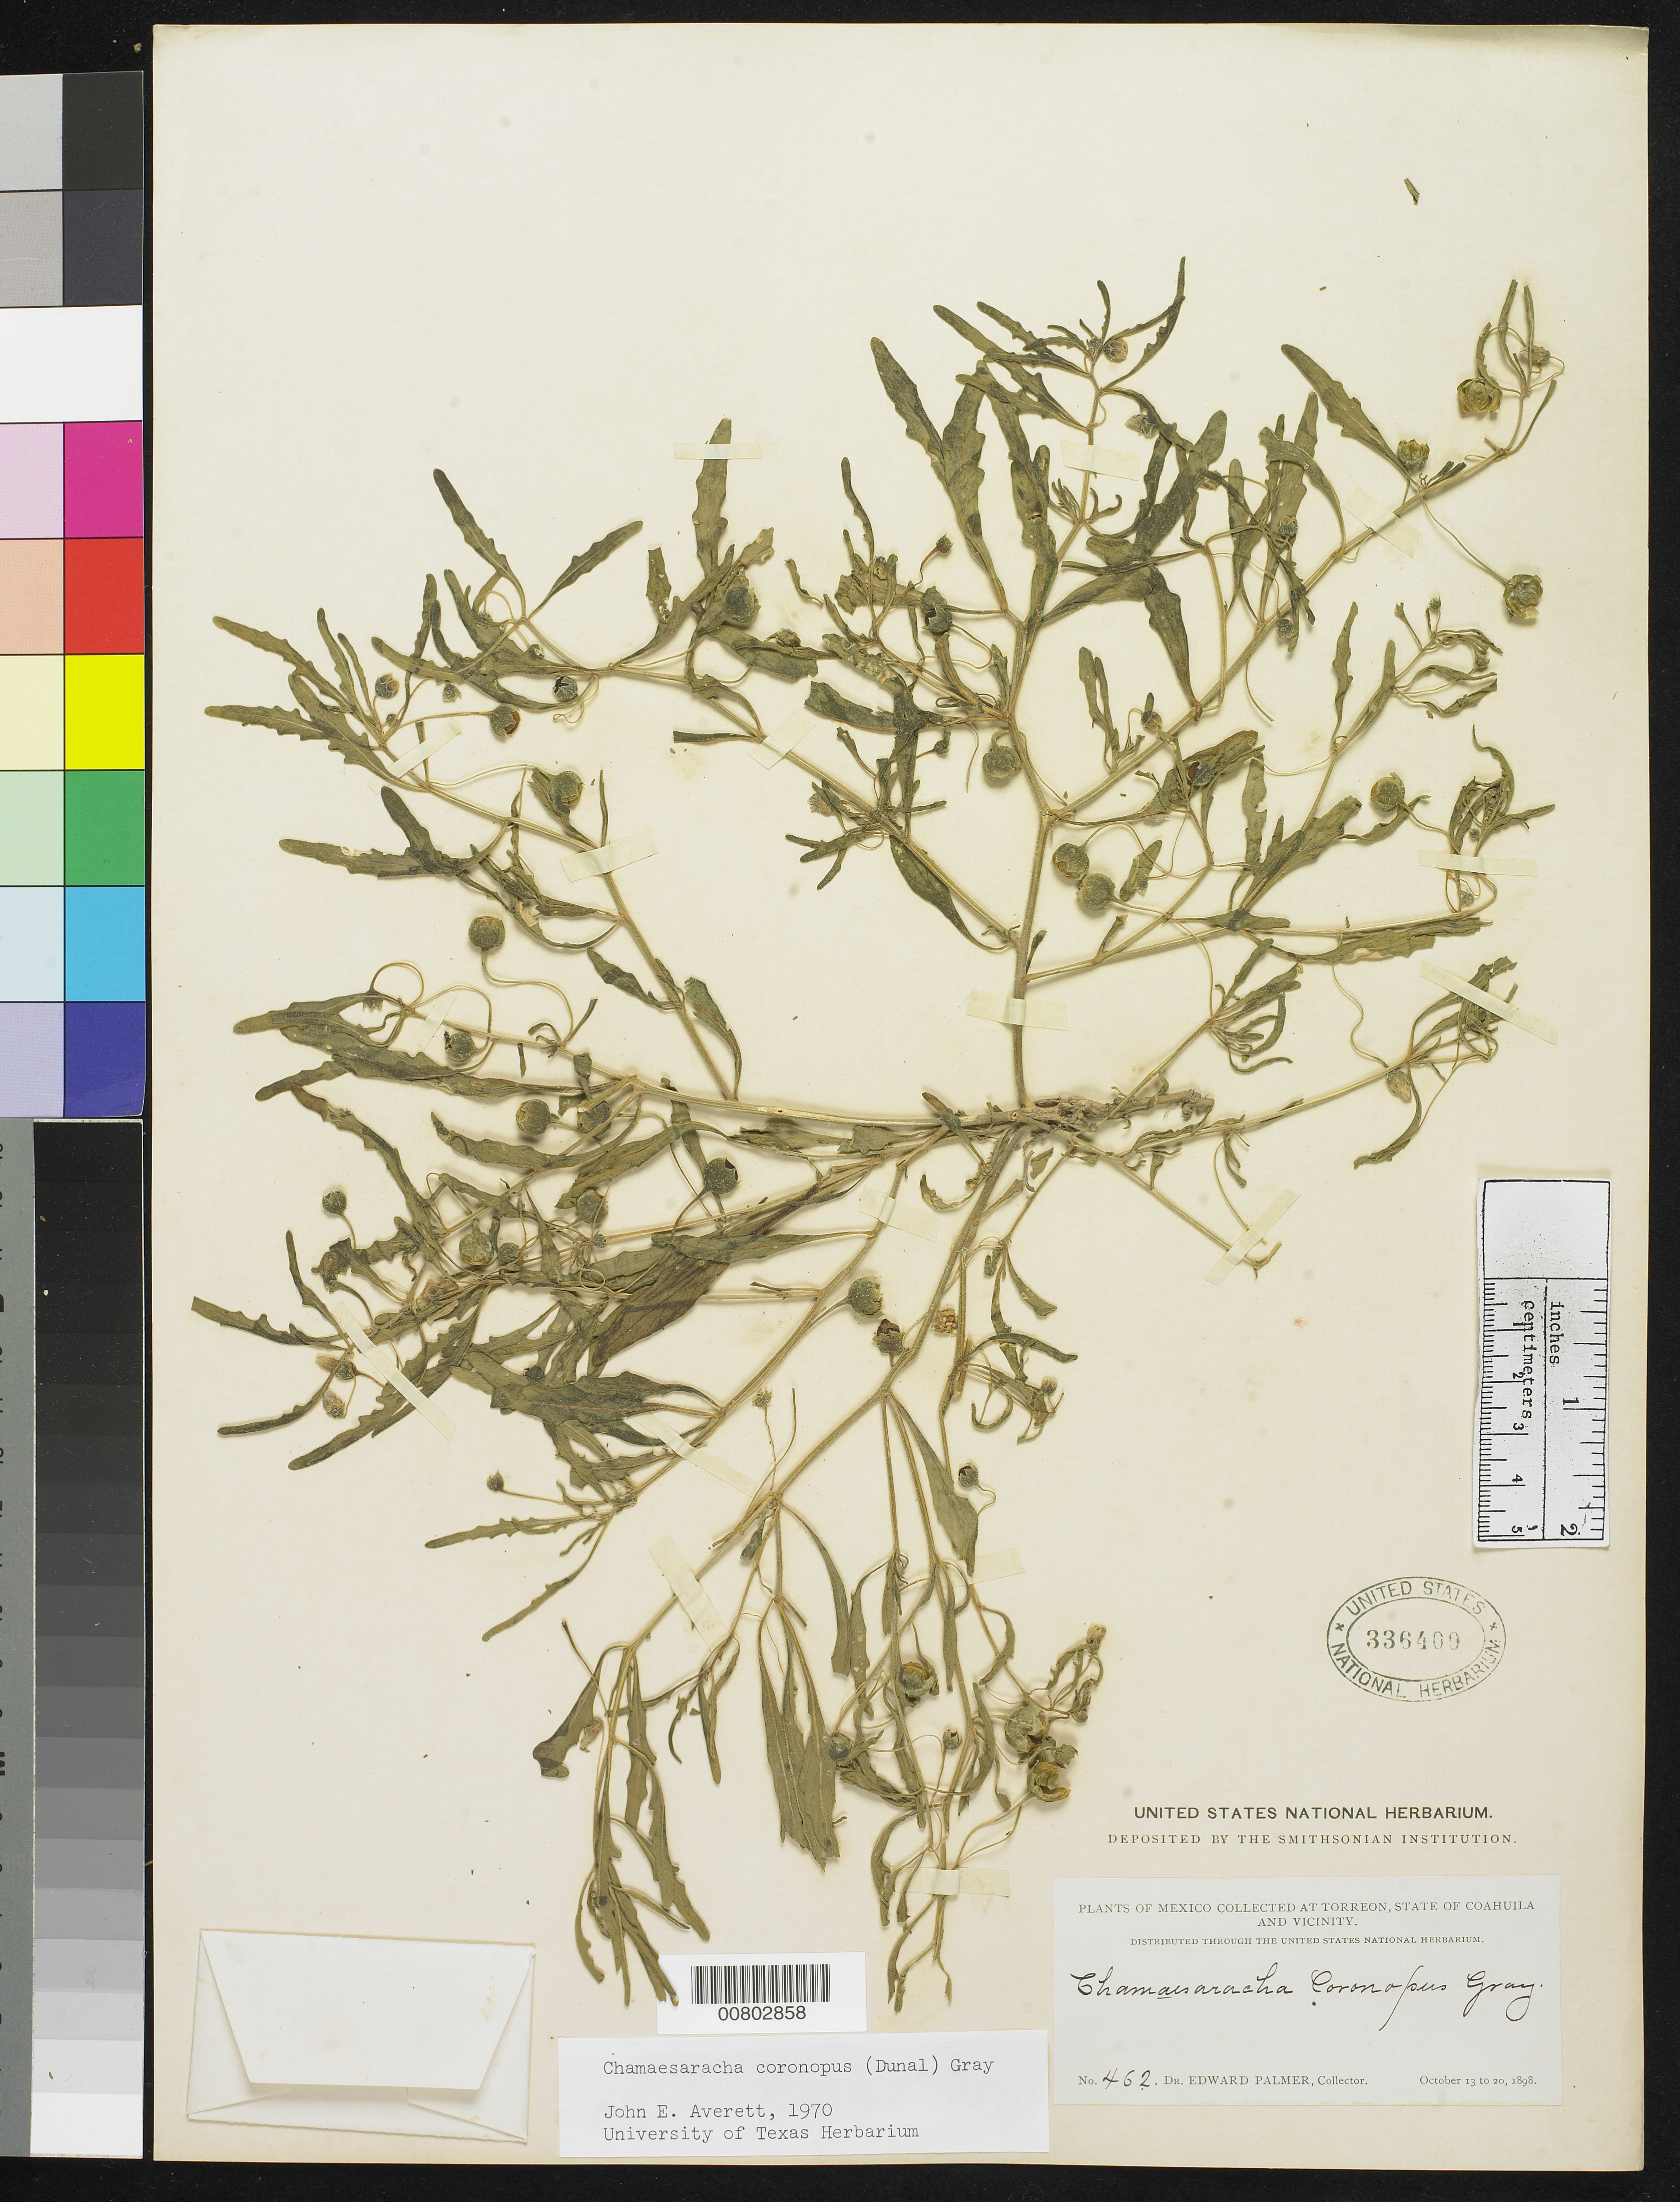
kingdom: Plantae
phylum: Tracheophyta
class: Magnoliopsida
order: Solanales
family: Solanaceae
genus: Chamaesaracha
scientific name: Chamaesaracha coronopus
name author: (Dunal) A. Gray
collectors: E. Palmer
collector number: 462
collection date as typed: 13 Oct 1898 to 20 Oct 1898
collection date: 1898-10-13/1898-10-20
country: Mexico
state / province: Coahuila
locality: Torreon, Coahuila and vicinity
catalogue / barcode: US 336400